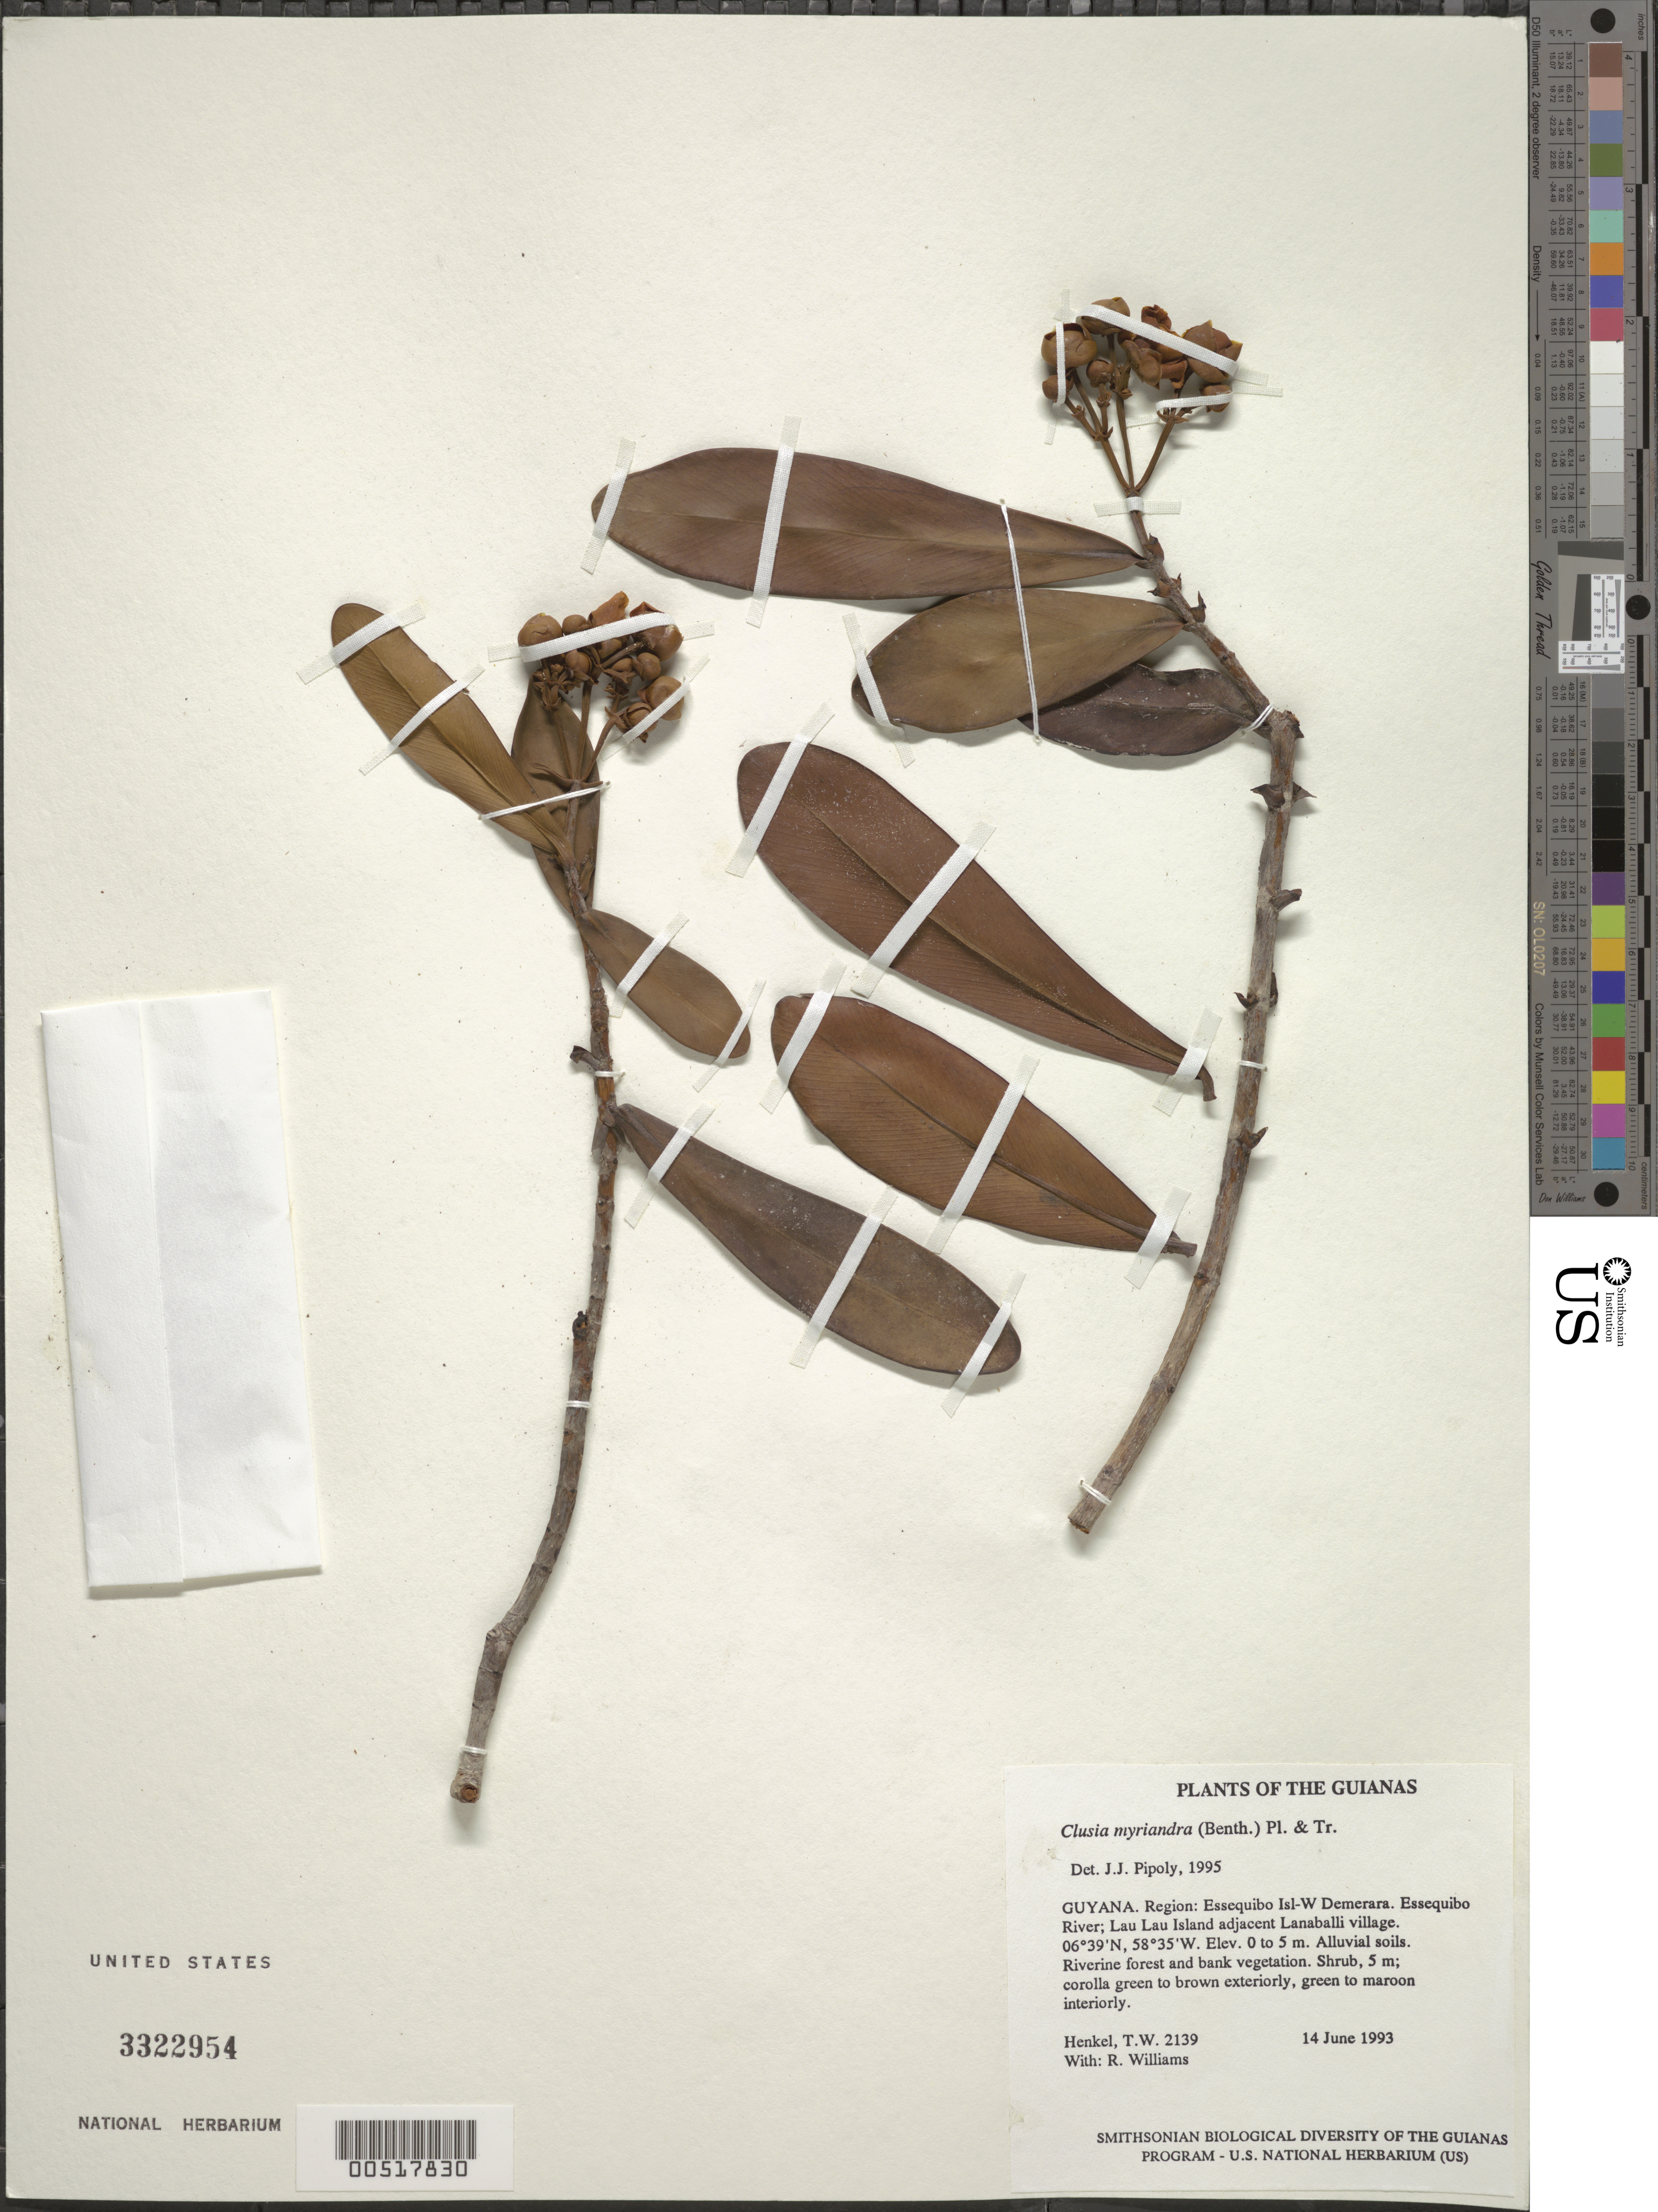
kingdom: Plantae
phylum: Tracheophyta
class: Magnoliopsida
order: Malpighiales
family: Clusiaceae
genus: Clusia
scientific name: Clusia myriandra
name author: (Benth.) Planch. & Triana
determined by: Pipoly, J. J., III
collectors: T. Henkel & R. Williams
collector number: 2139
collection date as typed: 14 June 1993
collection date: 1993-06-14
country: Guyana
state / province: Essequibo Isl-W. Demerara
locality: Essequibo River; Lau Lau Island adjacent Lanaballi village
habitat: Alluvial soils. Riverine forest and bank vegetation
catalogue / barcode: US 3322954